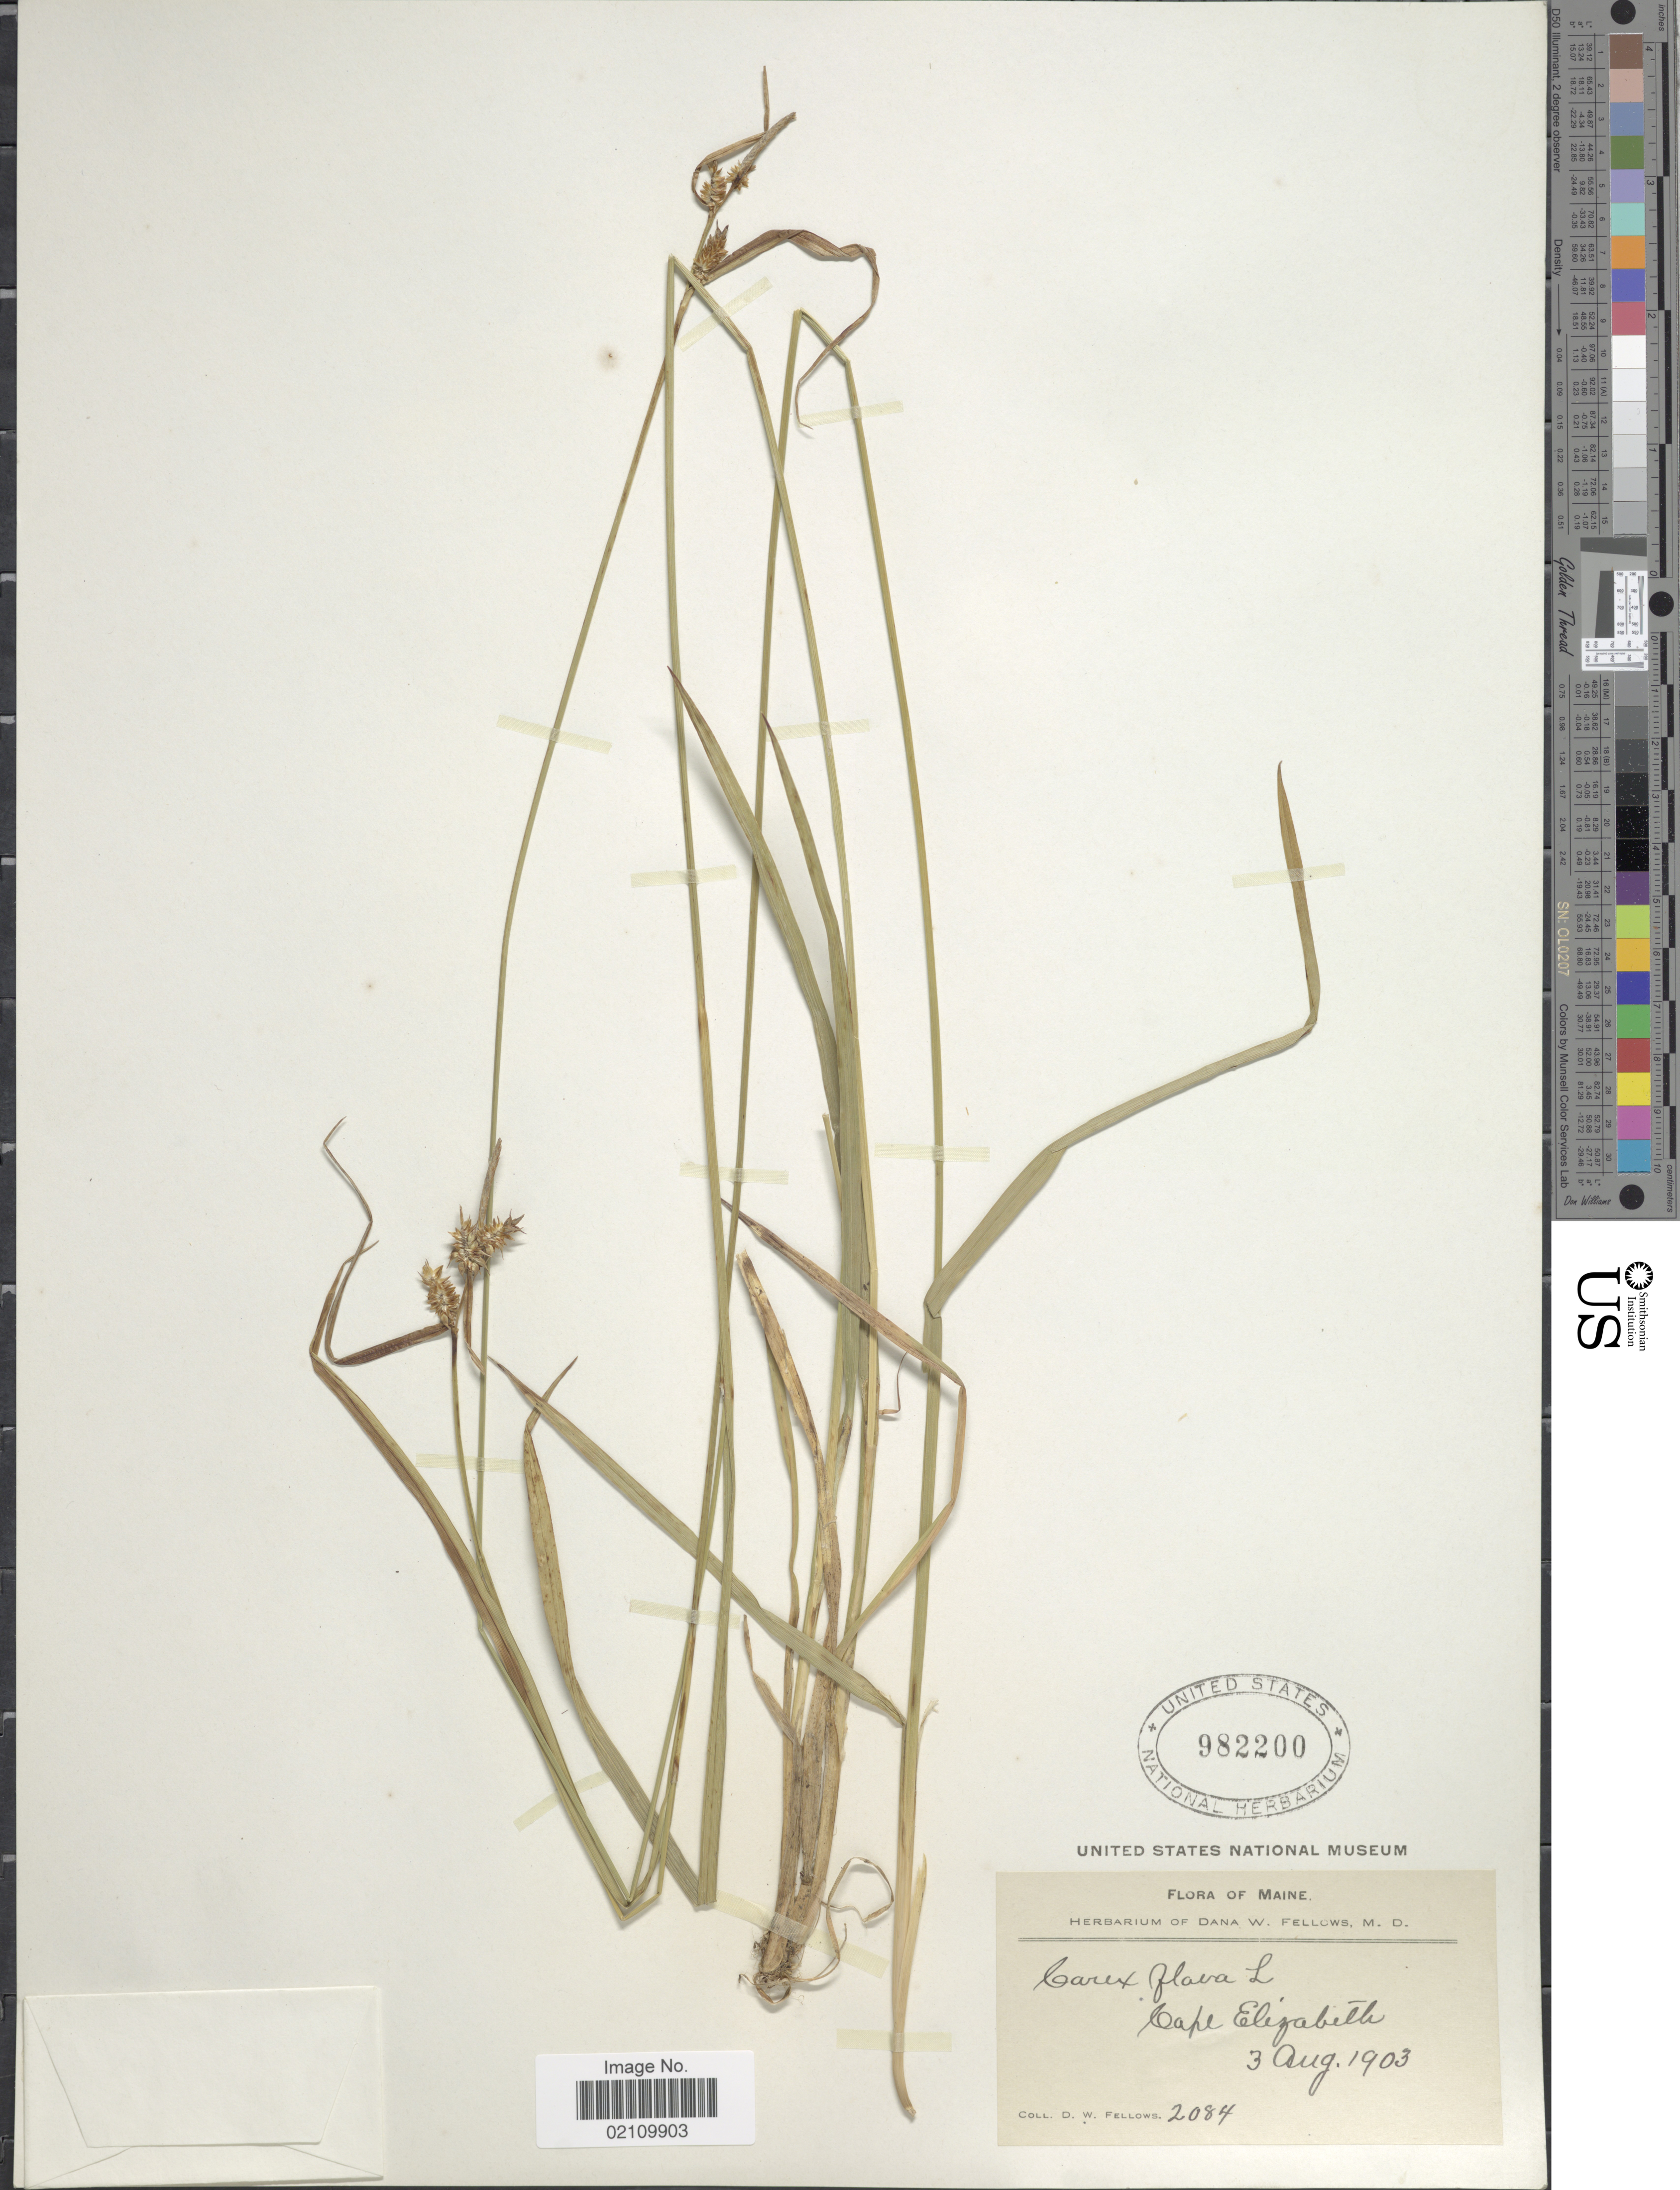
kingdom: Plantae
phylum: Tracheophyta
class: Liliopsida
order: Poales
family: Cyperaceae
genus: Carex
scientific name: Carex flava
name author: L.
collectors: D. W. Fellows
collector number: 2084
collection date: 1903-08-03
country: United States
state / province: Maine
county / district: Cumberland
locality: Cape Elizabeth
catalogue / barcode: US 982200